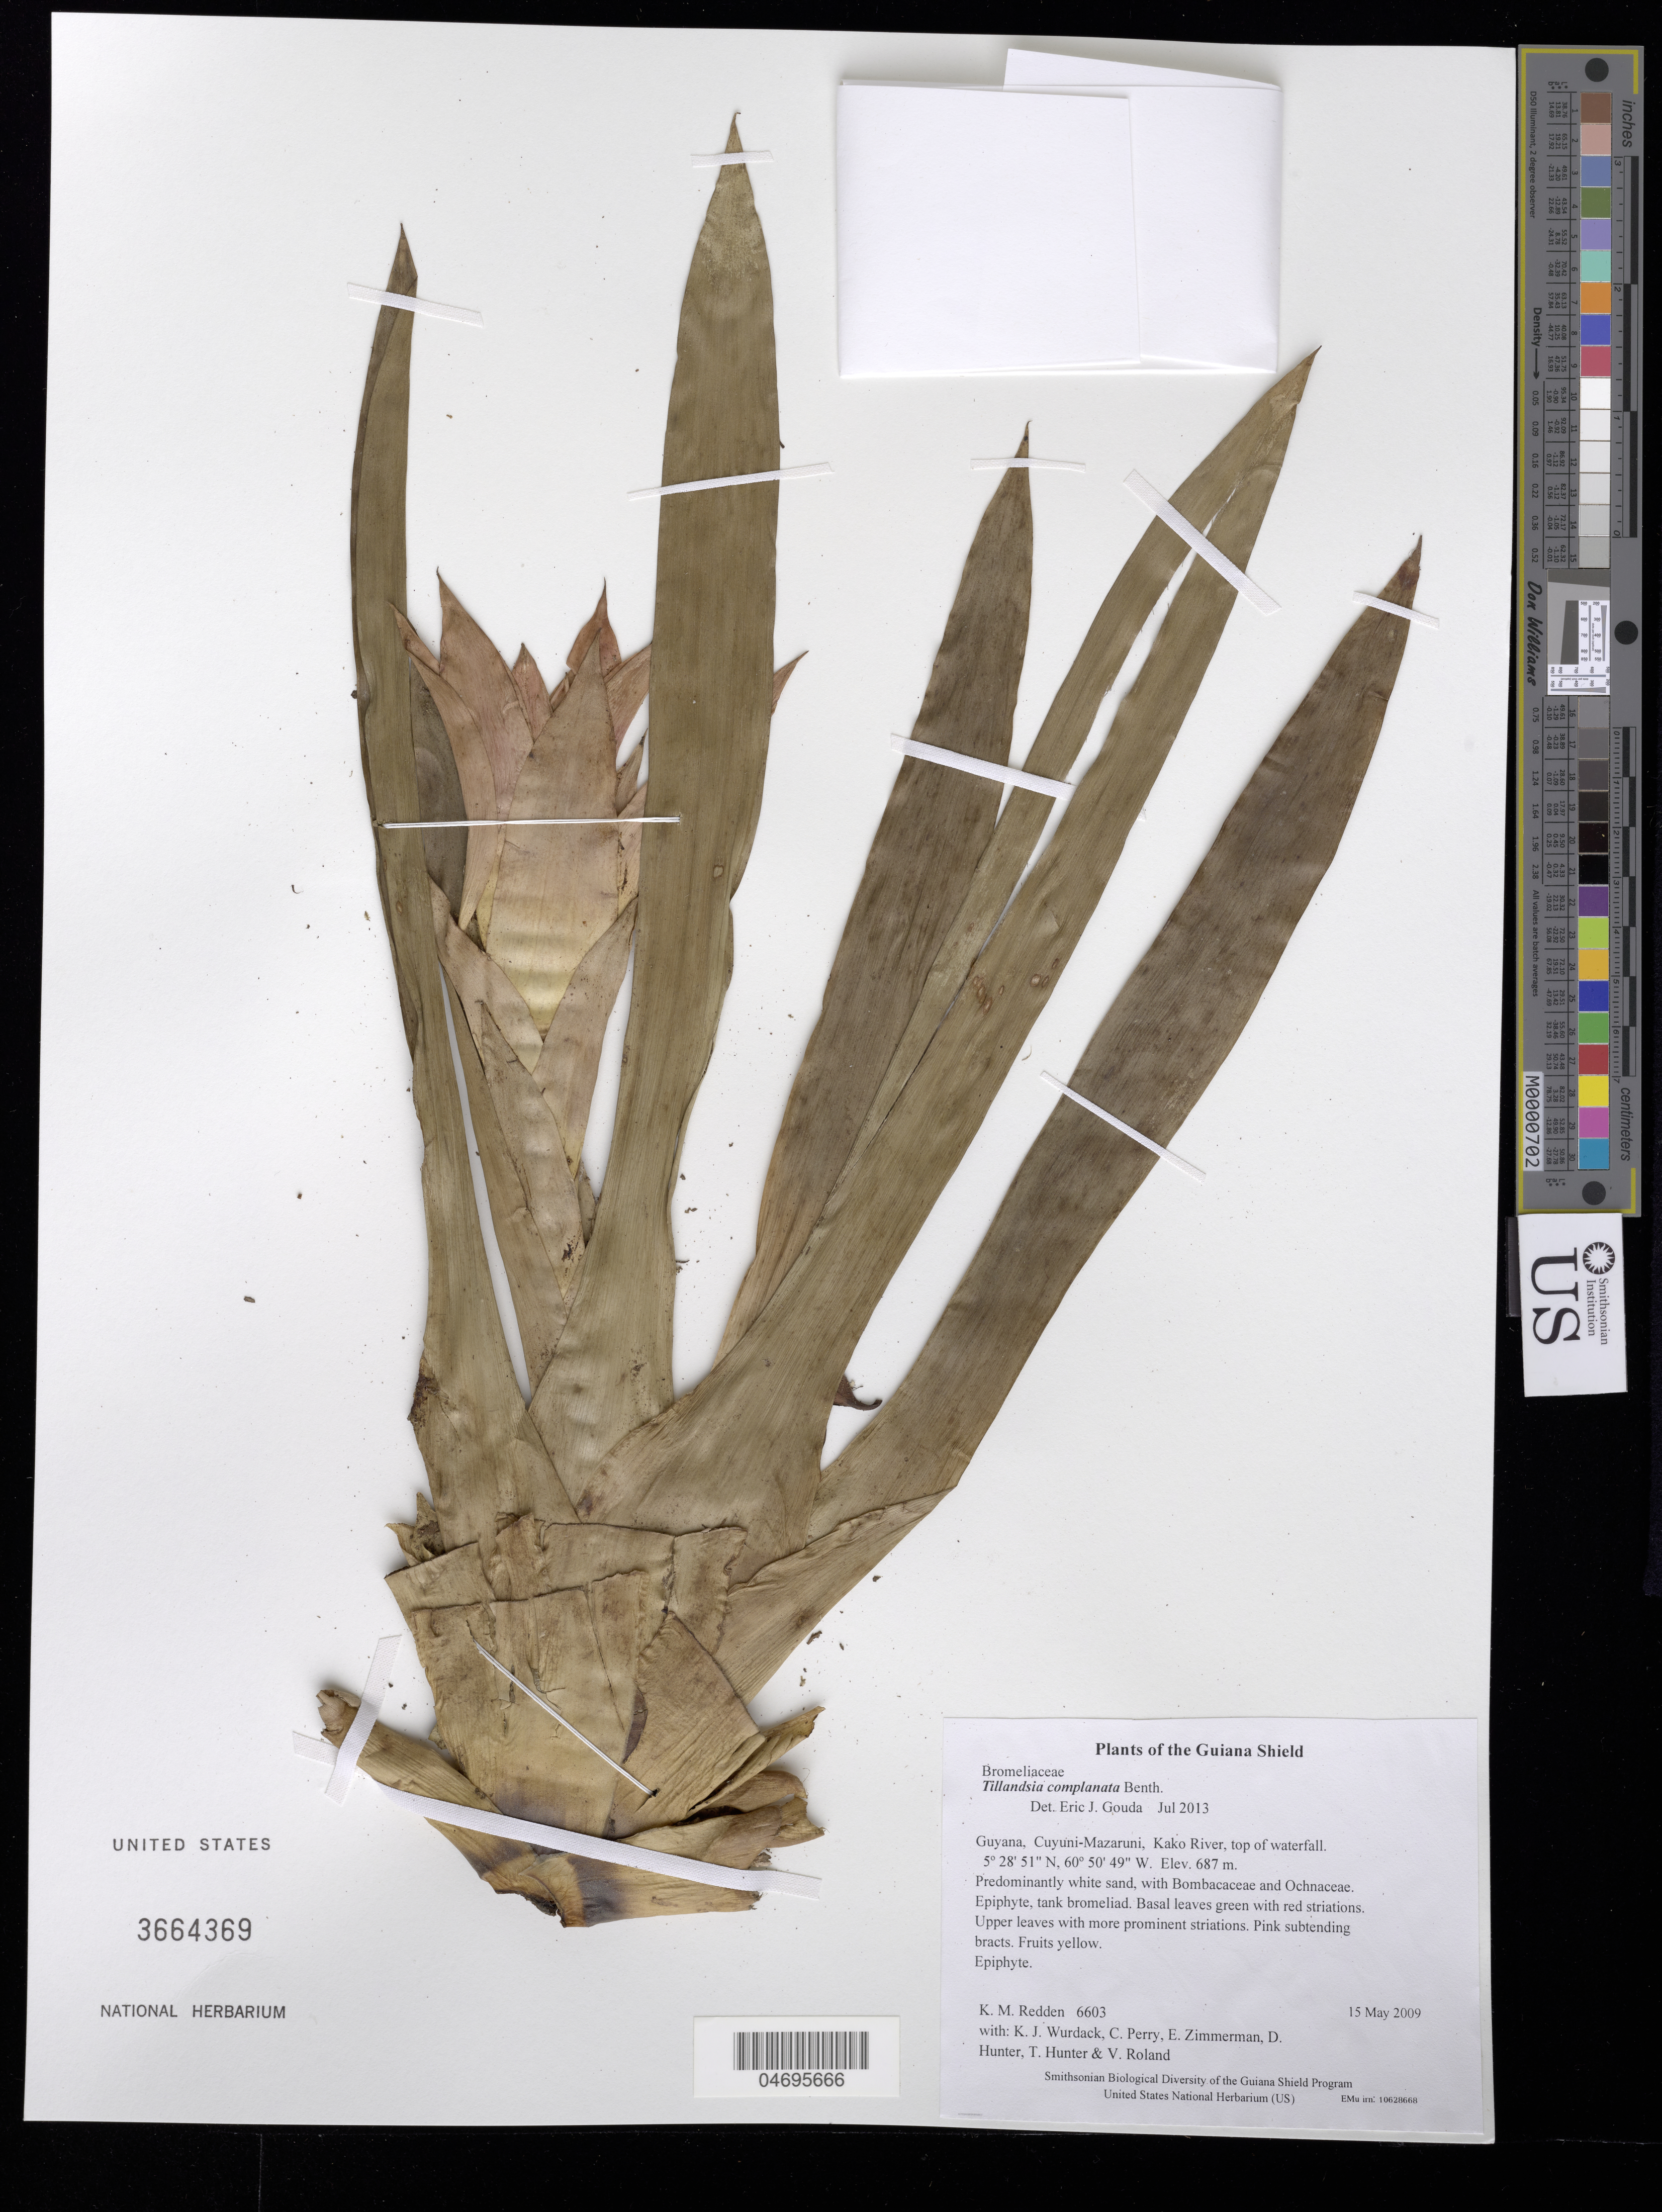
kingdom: Plantae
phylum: Tracheophyta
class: Liliopsida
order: Poales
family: Bromeliaceae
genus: Tillandsia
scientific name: Tillandsia complanata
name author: Benth.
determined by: Gouda, E. J.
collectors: K. M. Redden, K. Wurdack, C. Perry, E. Zimmerman, D. Hunter, T. Hunter & V. Roland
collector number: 6603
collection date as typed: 15 May 2009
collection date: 2009-05-15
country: Guyana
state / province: Cuyuni-Mazaruni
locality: Kako River, top of waterfall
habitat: Predominantly white sand, with Bombacaceae and Ochnaceae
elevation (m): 687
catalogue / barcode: US 3664369